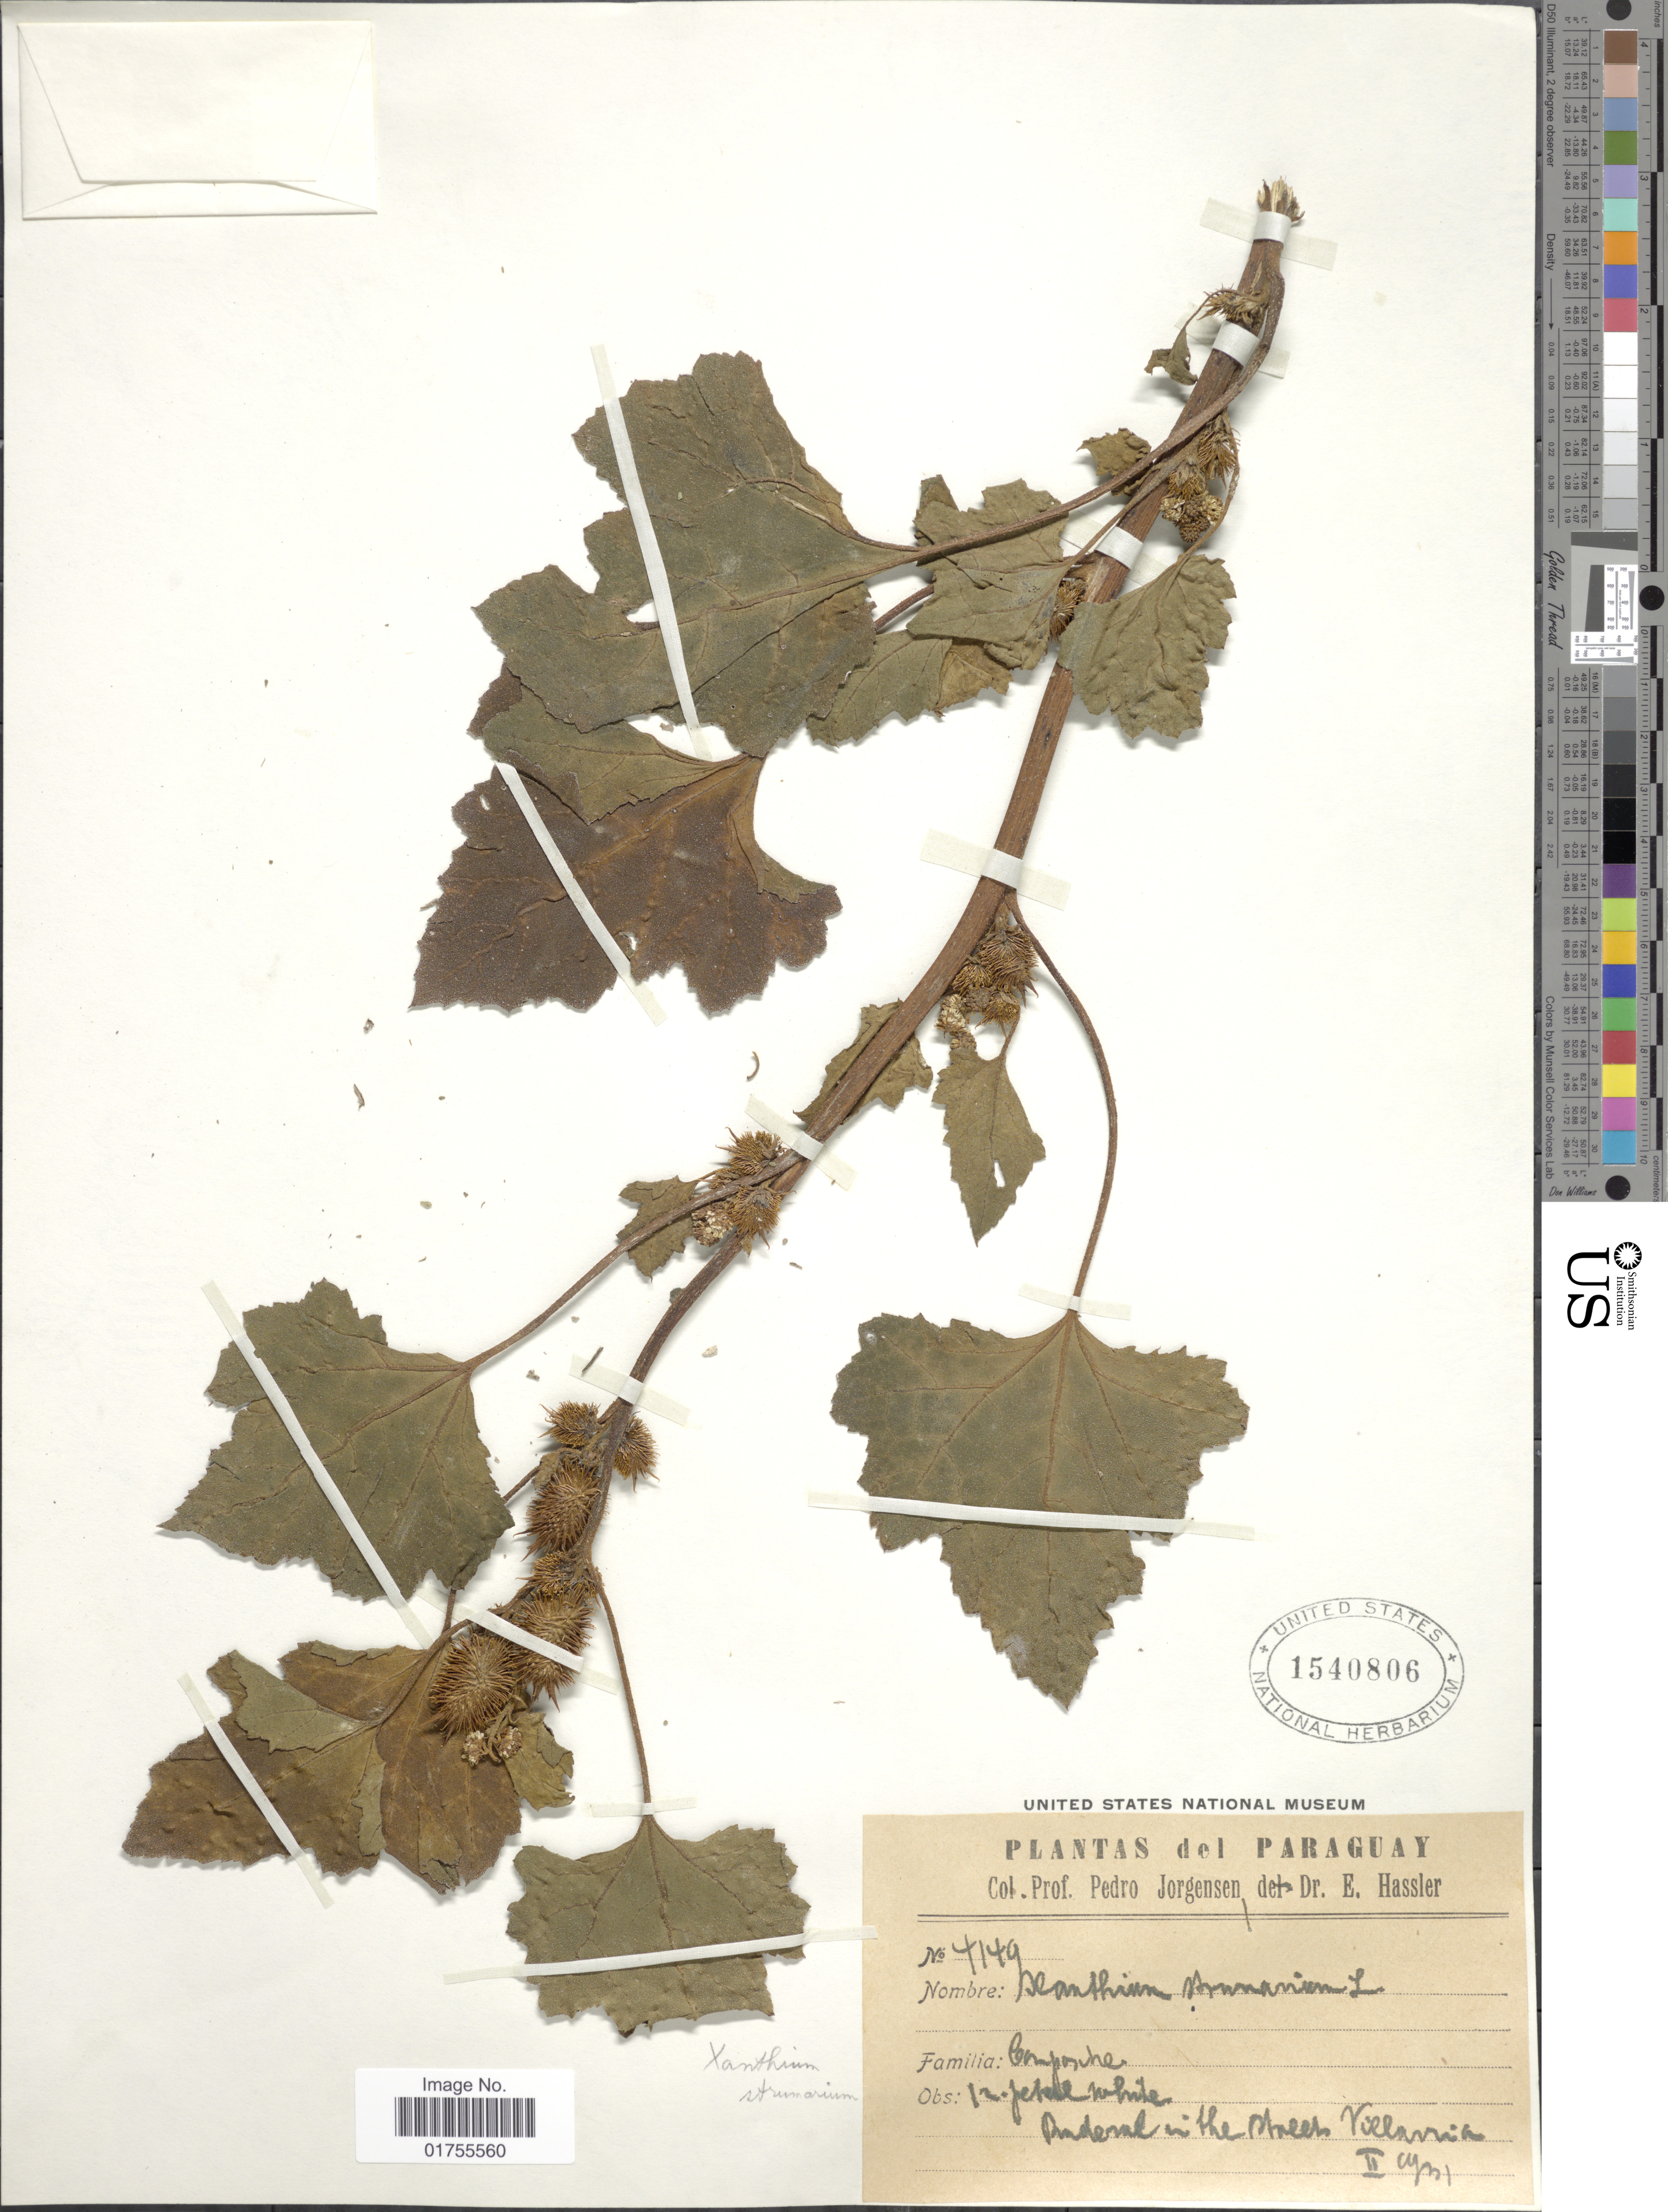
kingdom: Plantae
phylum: Tracheophyta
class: Magnoliopsida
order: Asterales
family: Asteraceae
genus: Xanthium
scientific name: Xanthium strumarium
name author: L.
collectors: P. Jörgensen & E. Hassler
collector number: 7479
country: Paraguay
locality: Villarrica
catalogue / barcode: US 1540806